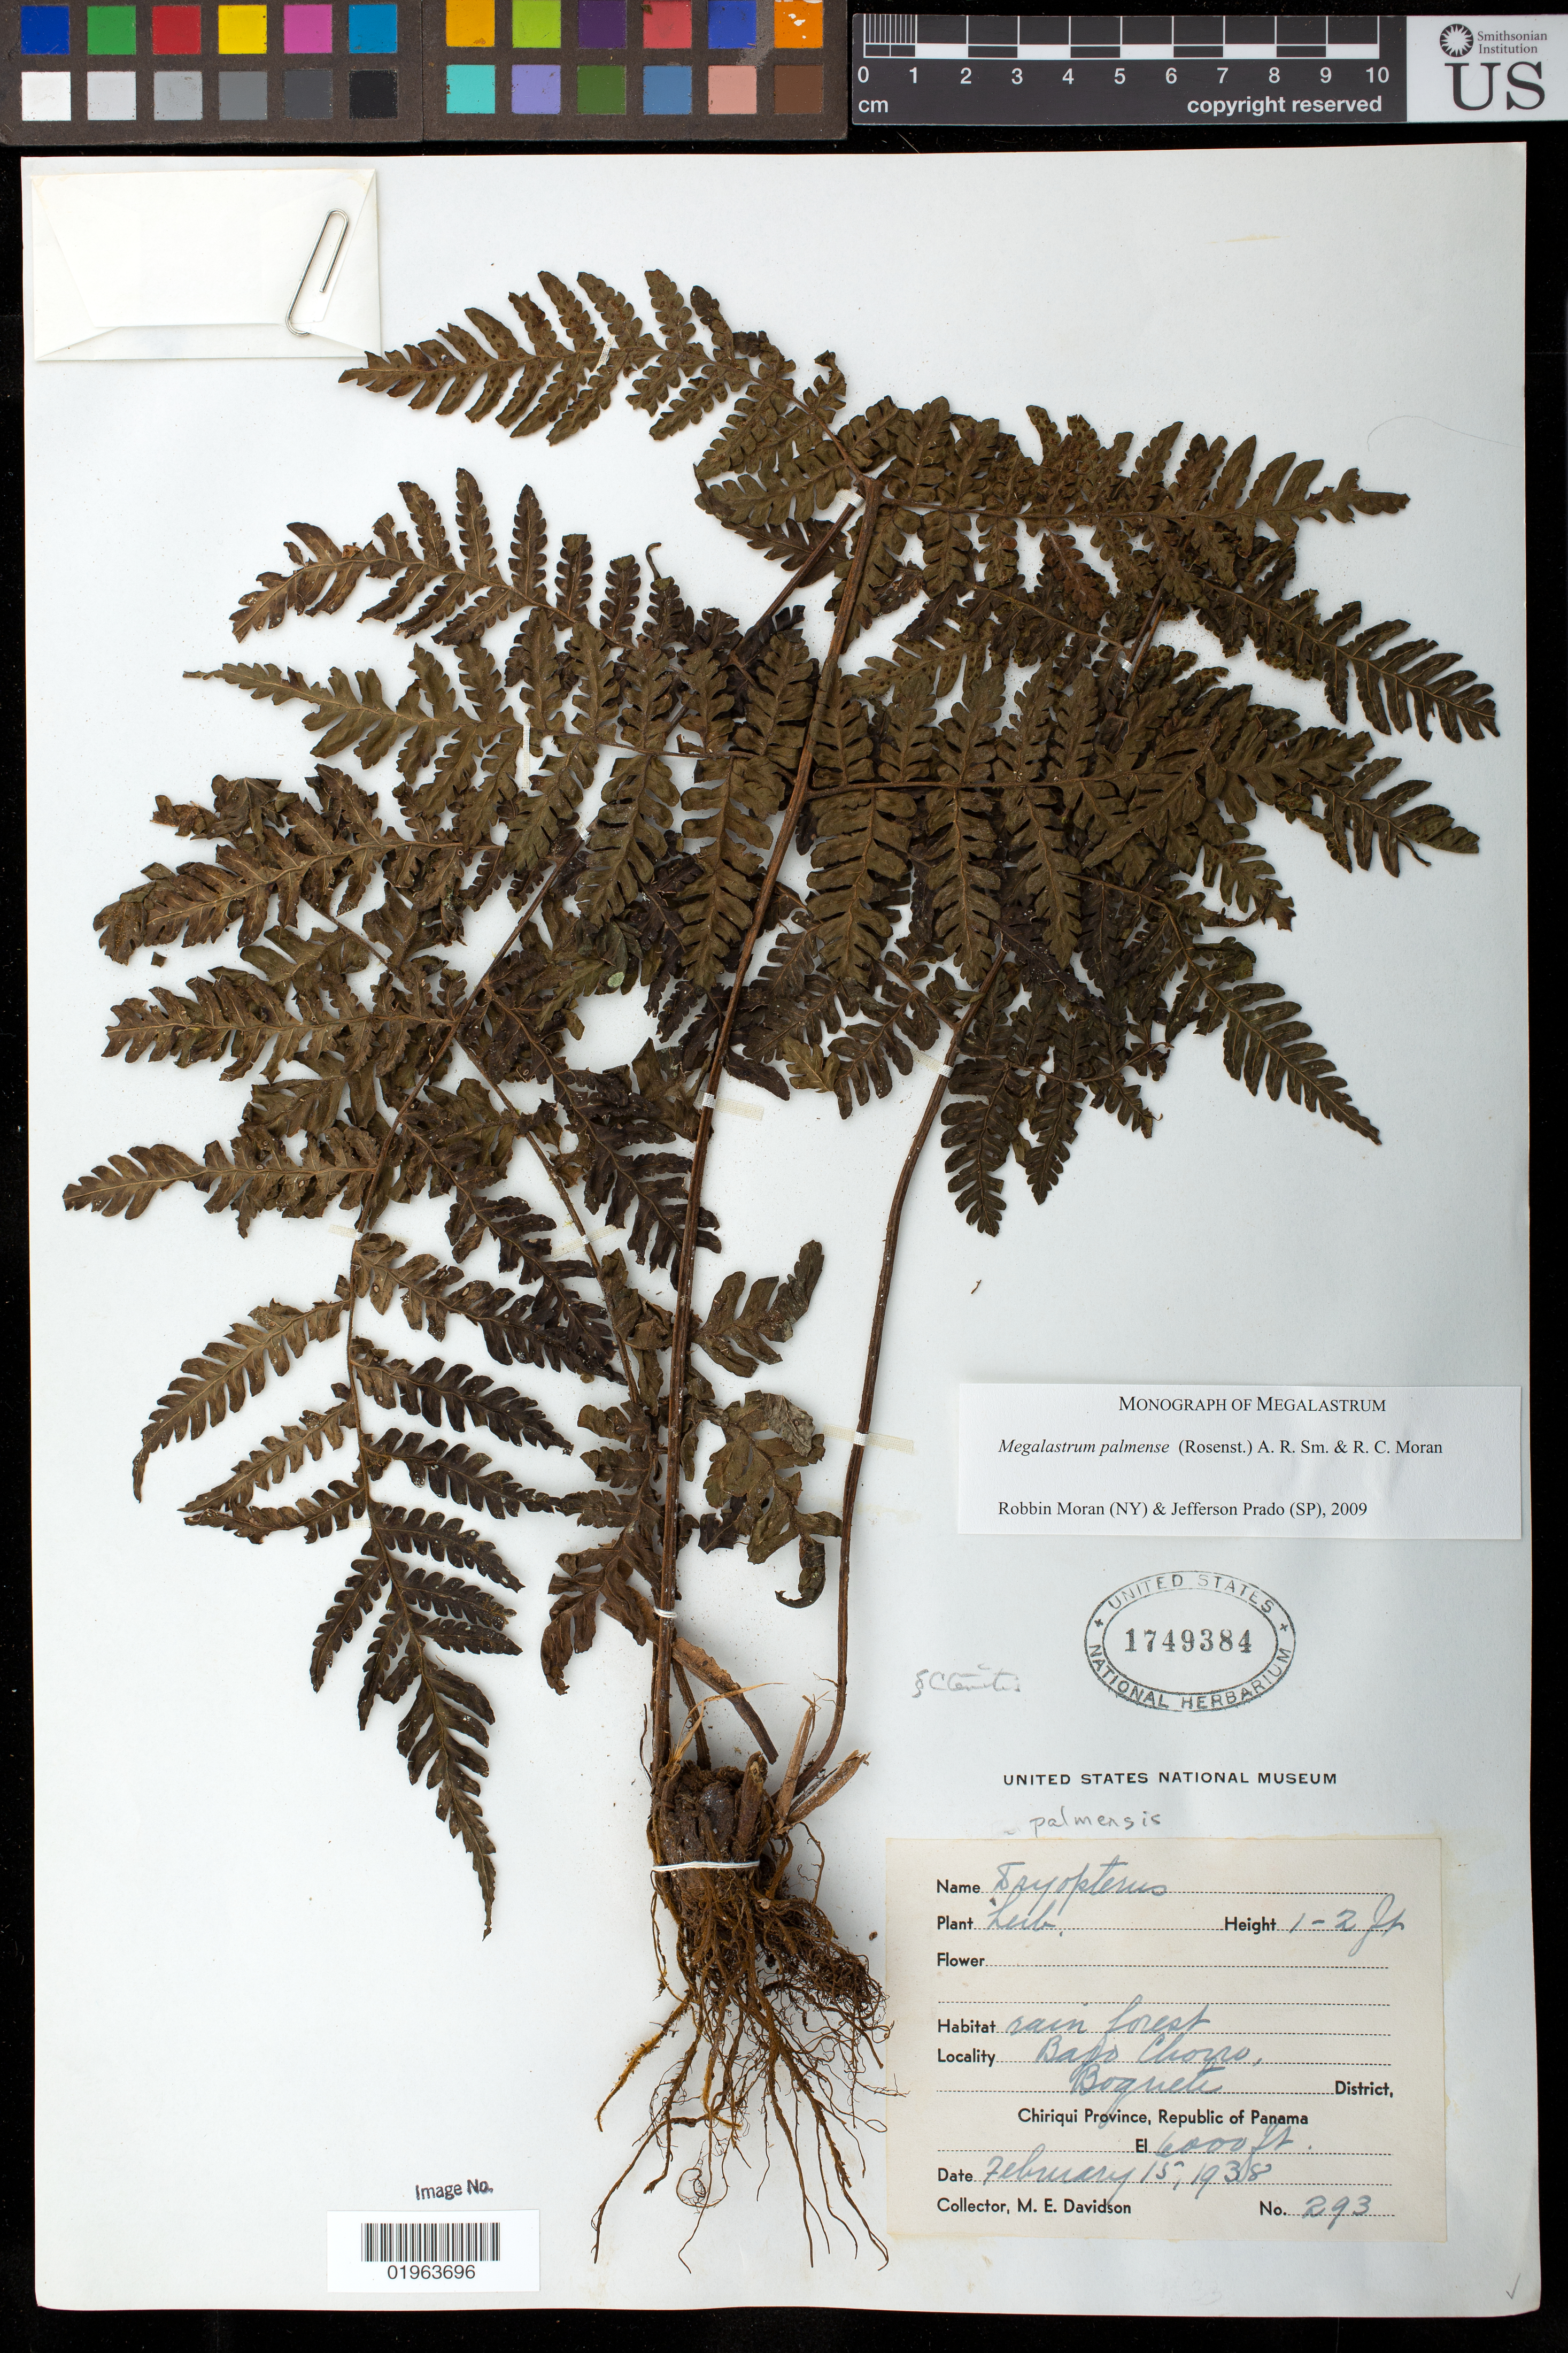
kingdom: Plantae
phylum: Tracheophyta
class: Polypodiopsida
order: Polypodiales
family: Dryopteridaceae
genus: Megalastrum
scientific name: Megalastrum palmense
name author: (Rosenst.) A.R. Sm. & R.C. Moran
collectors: M. Davidson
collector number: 293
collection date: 1938-02-15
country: Panama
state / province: Chiriquí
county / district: Boquete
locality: Bajo Chorro.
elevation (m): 1829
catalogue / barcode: US 1749384